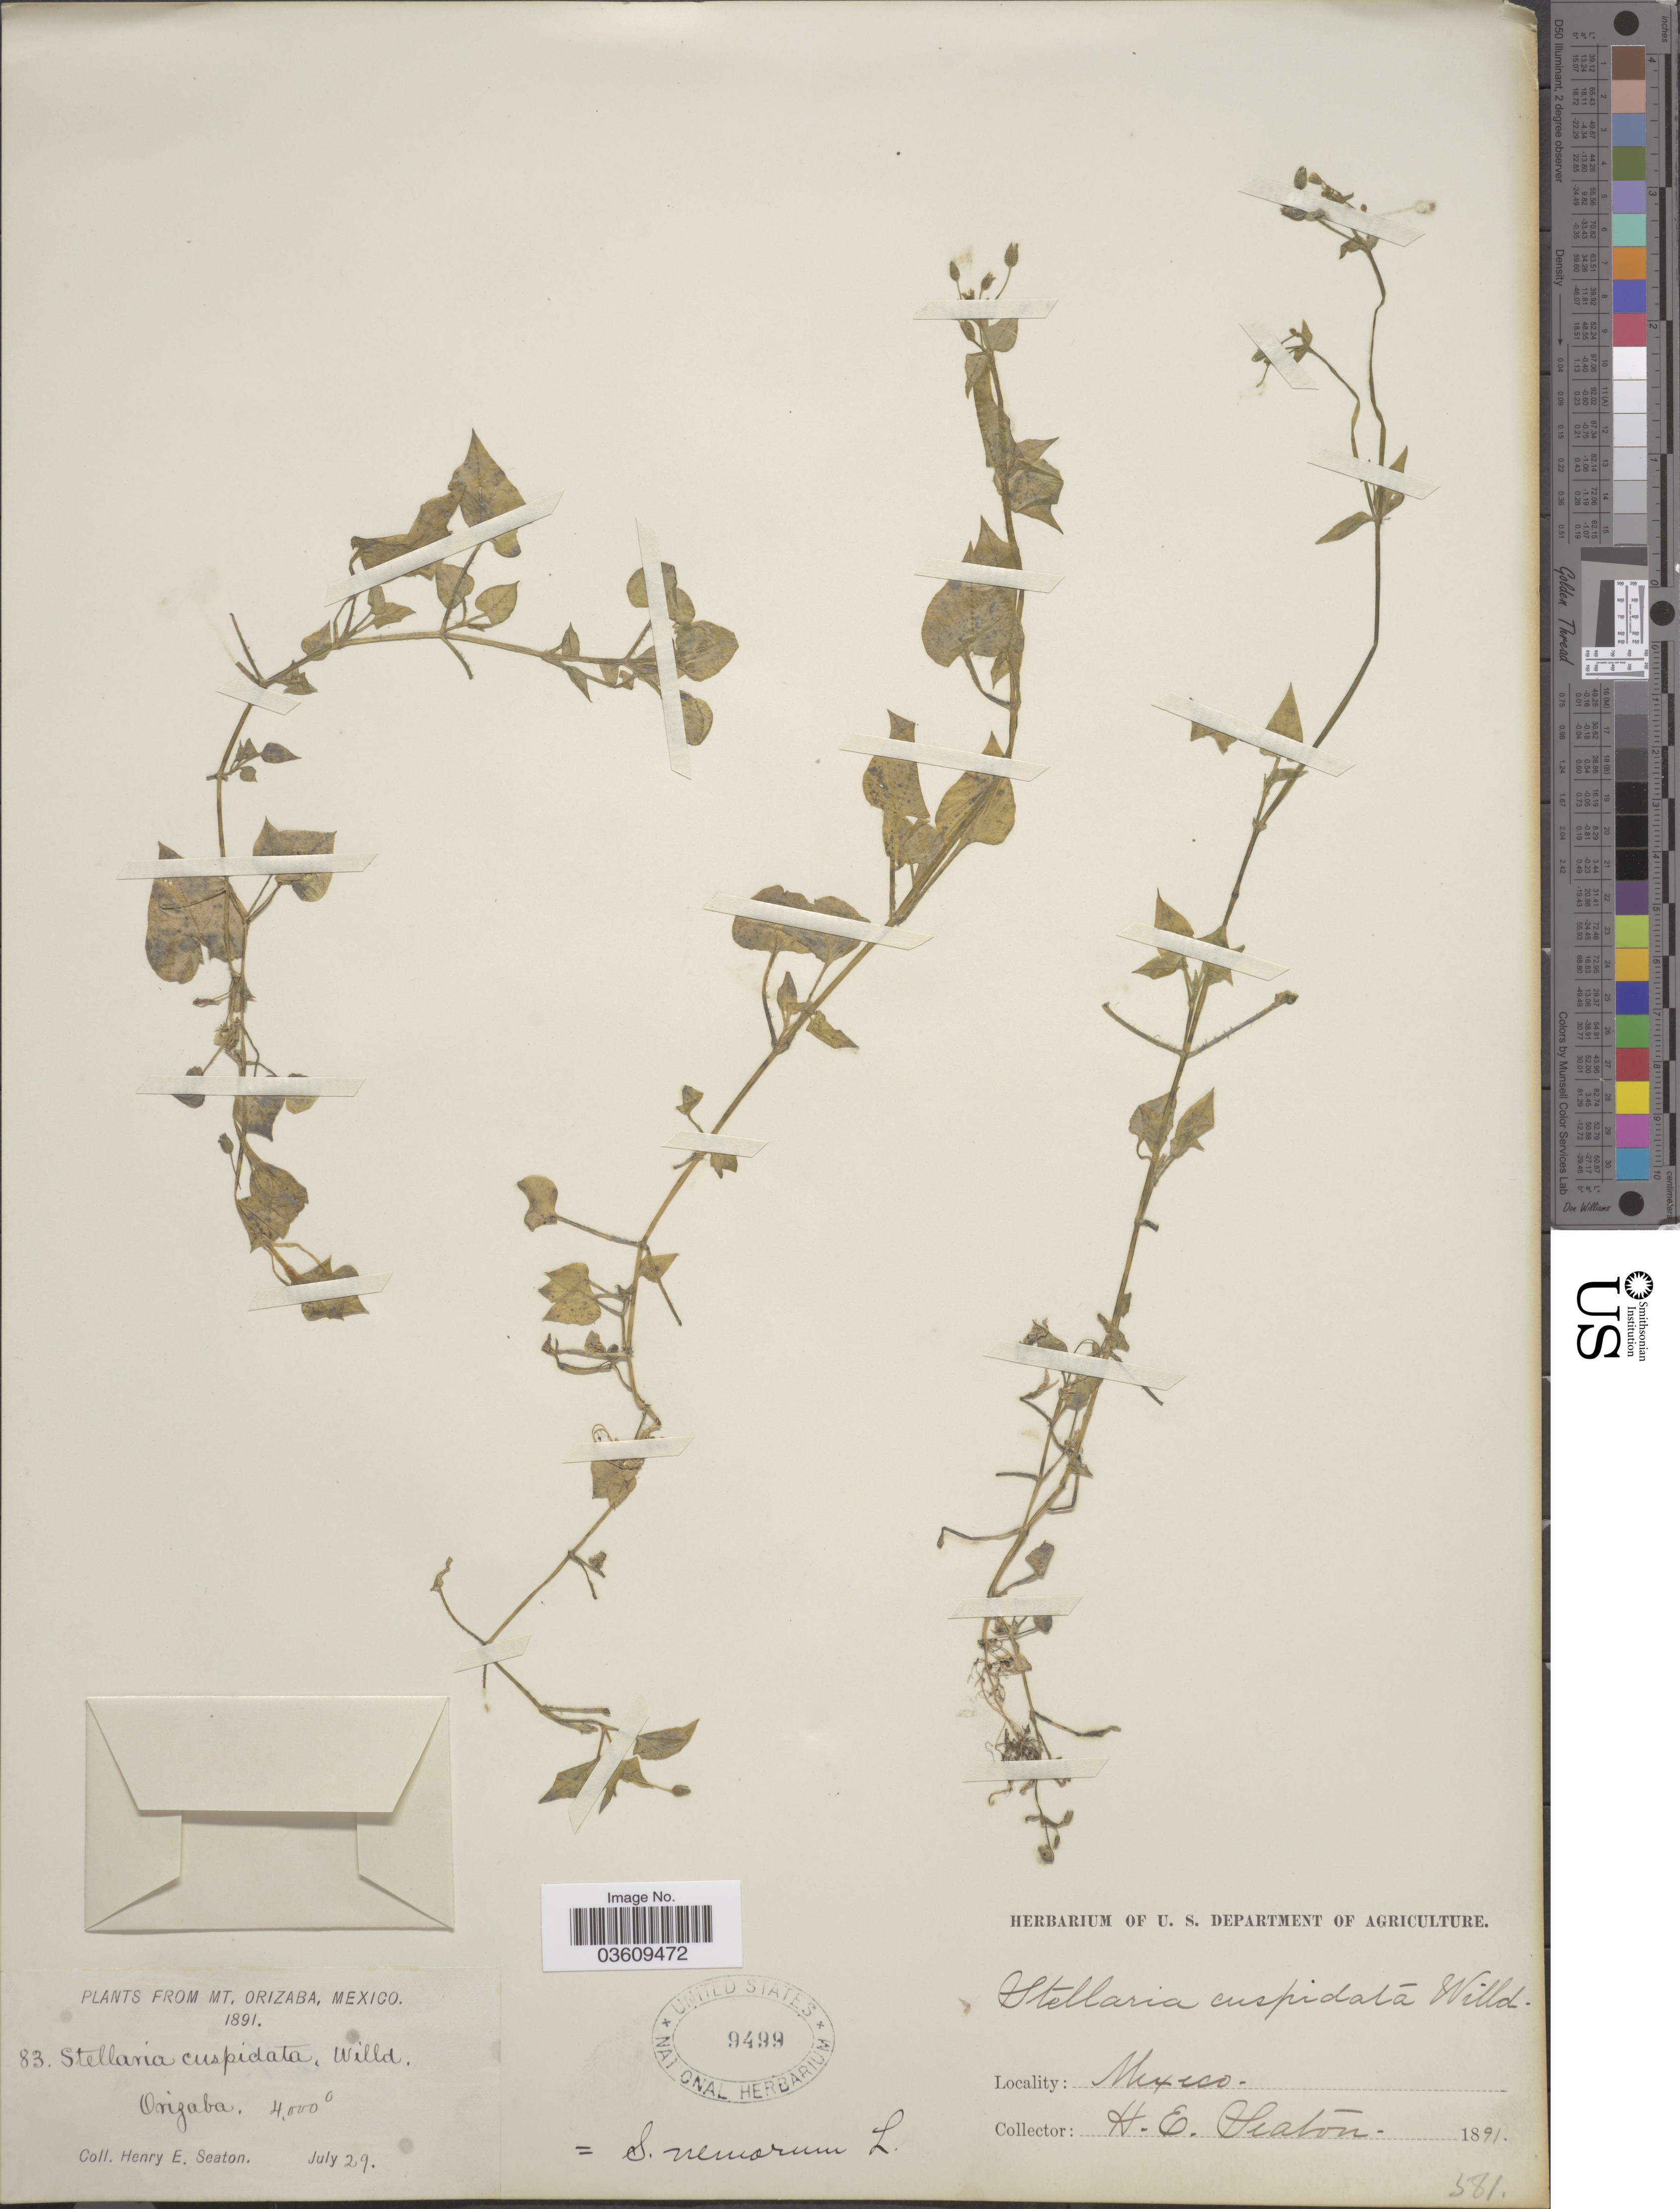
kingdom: Plantae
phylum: Tracheophyta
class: Magnoliopsida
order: Caryophyllales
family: Caryophyllaceae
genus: Stellaria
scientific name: Stellaria prostrata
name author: Baldwin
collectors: H. E. Seaton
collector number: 83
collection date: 1891-07-29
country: Mexico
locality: Mt. Orizaba, Orizaba.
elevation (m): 1219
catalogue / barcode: US 9499